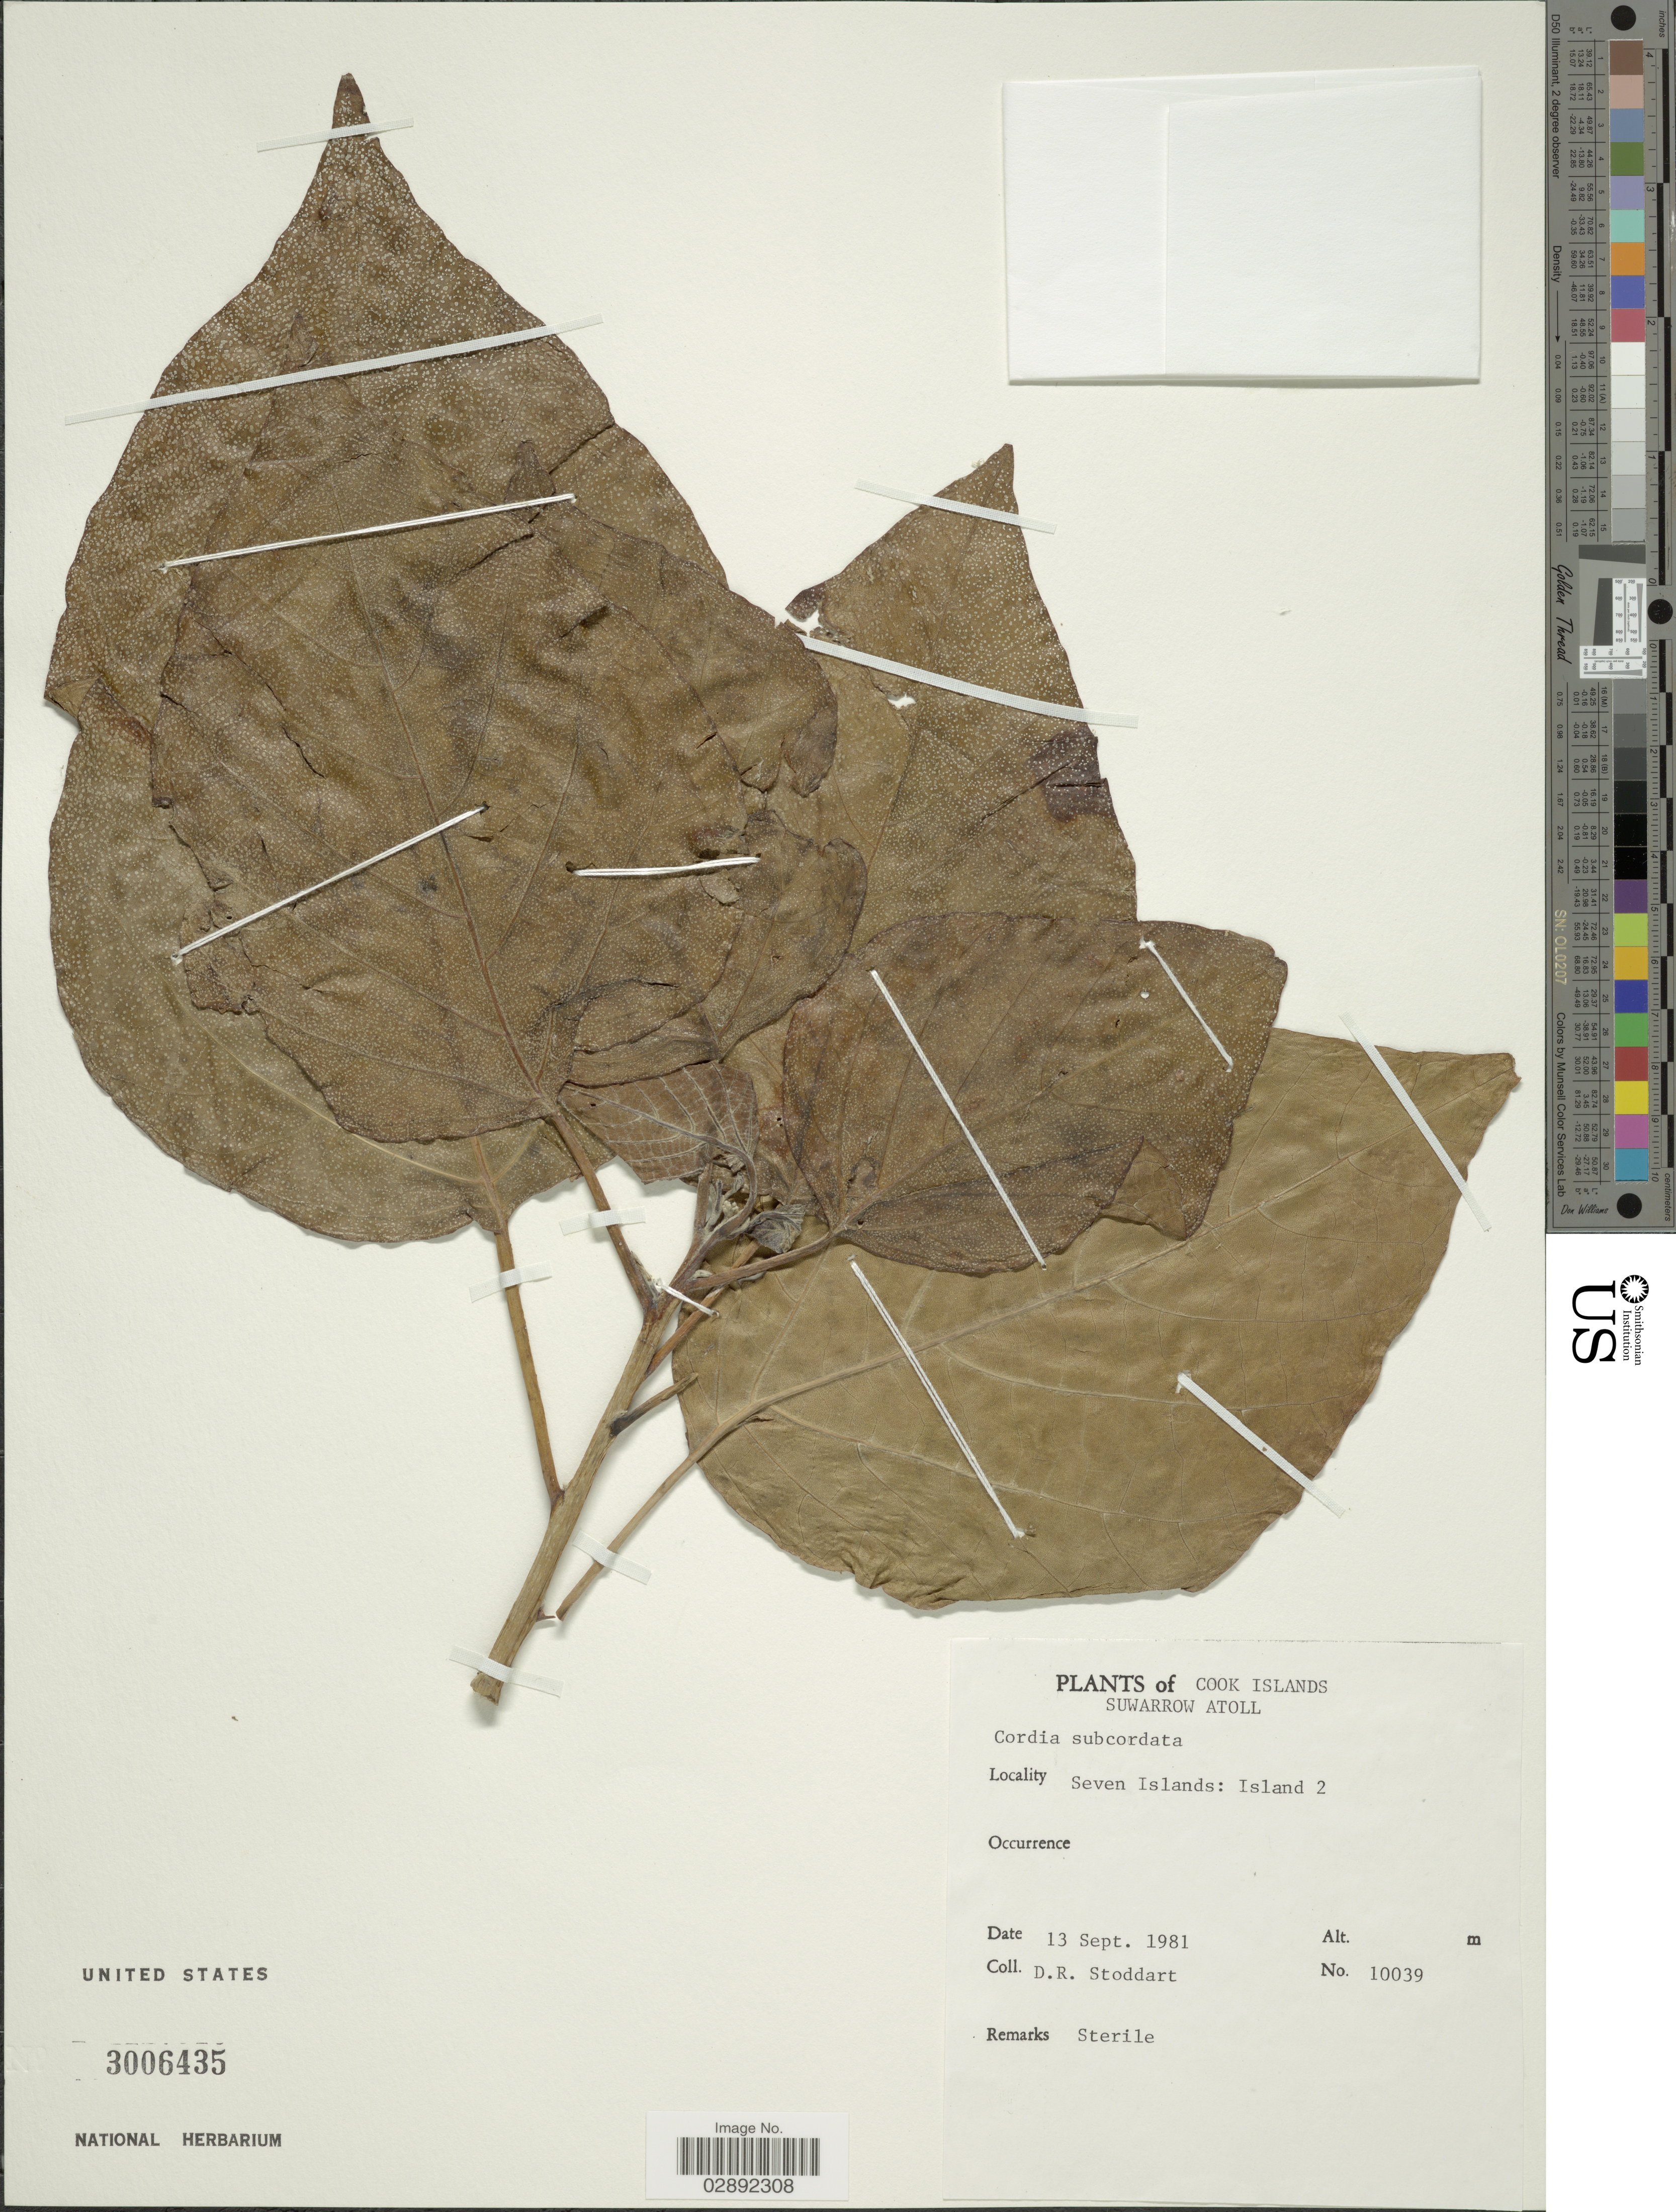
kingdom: Plantae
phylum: Tracheophyta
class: Magnoliopsida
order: Boraginales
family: Cordiaceae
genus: Cordia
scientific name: Cordia subcordata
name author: Lam.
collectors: D. R. Stoddart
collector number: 10039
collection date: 1981-09-13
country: Cook Islands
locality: Suwarrow Atoll. Seven Islands: Island 2.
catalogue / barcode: US 3006435